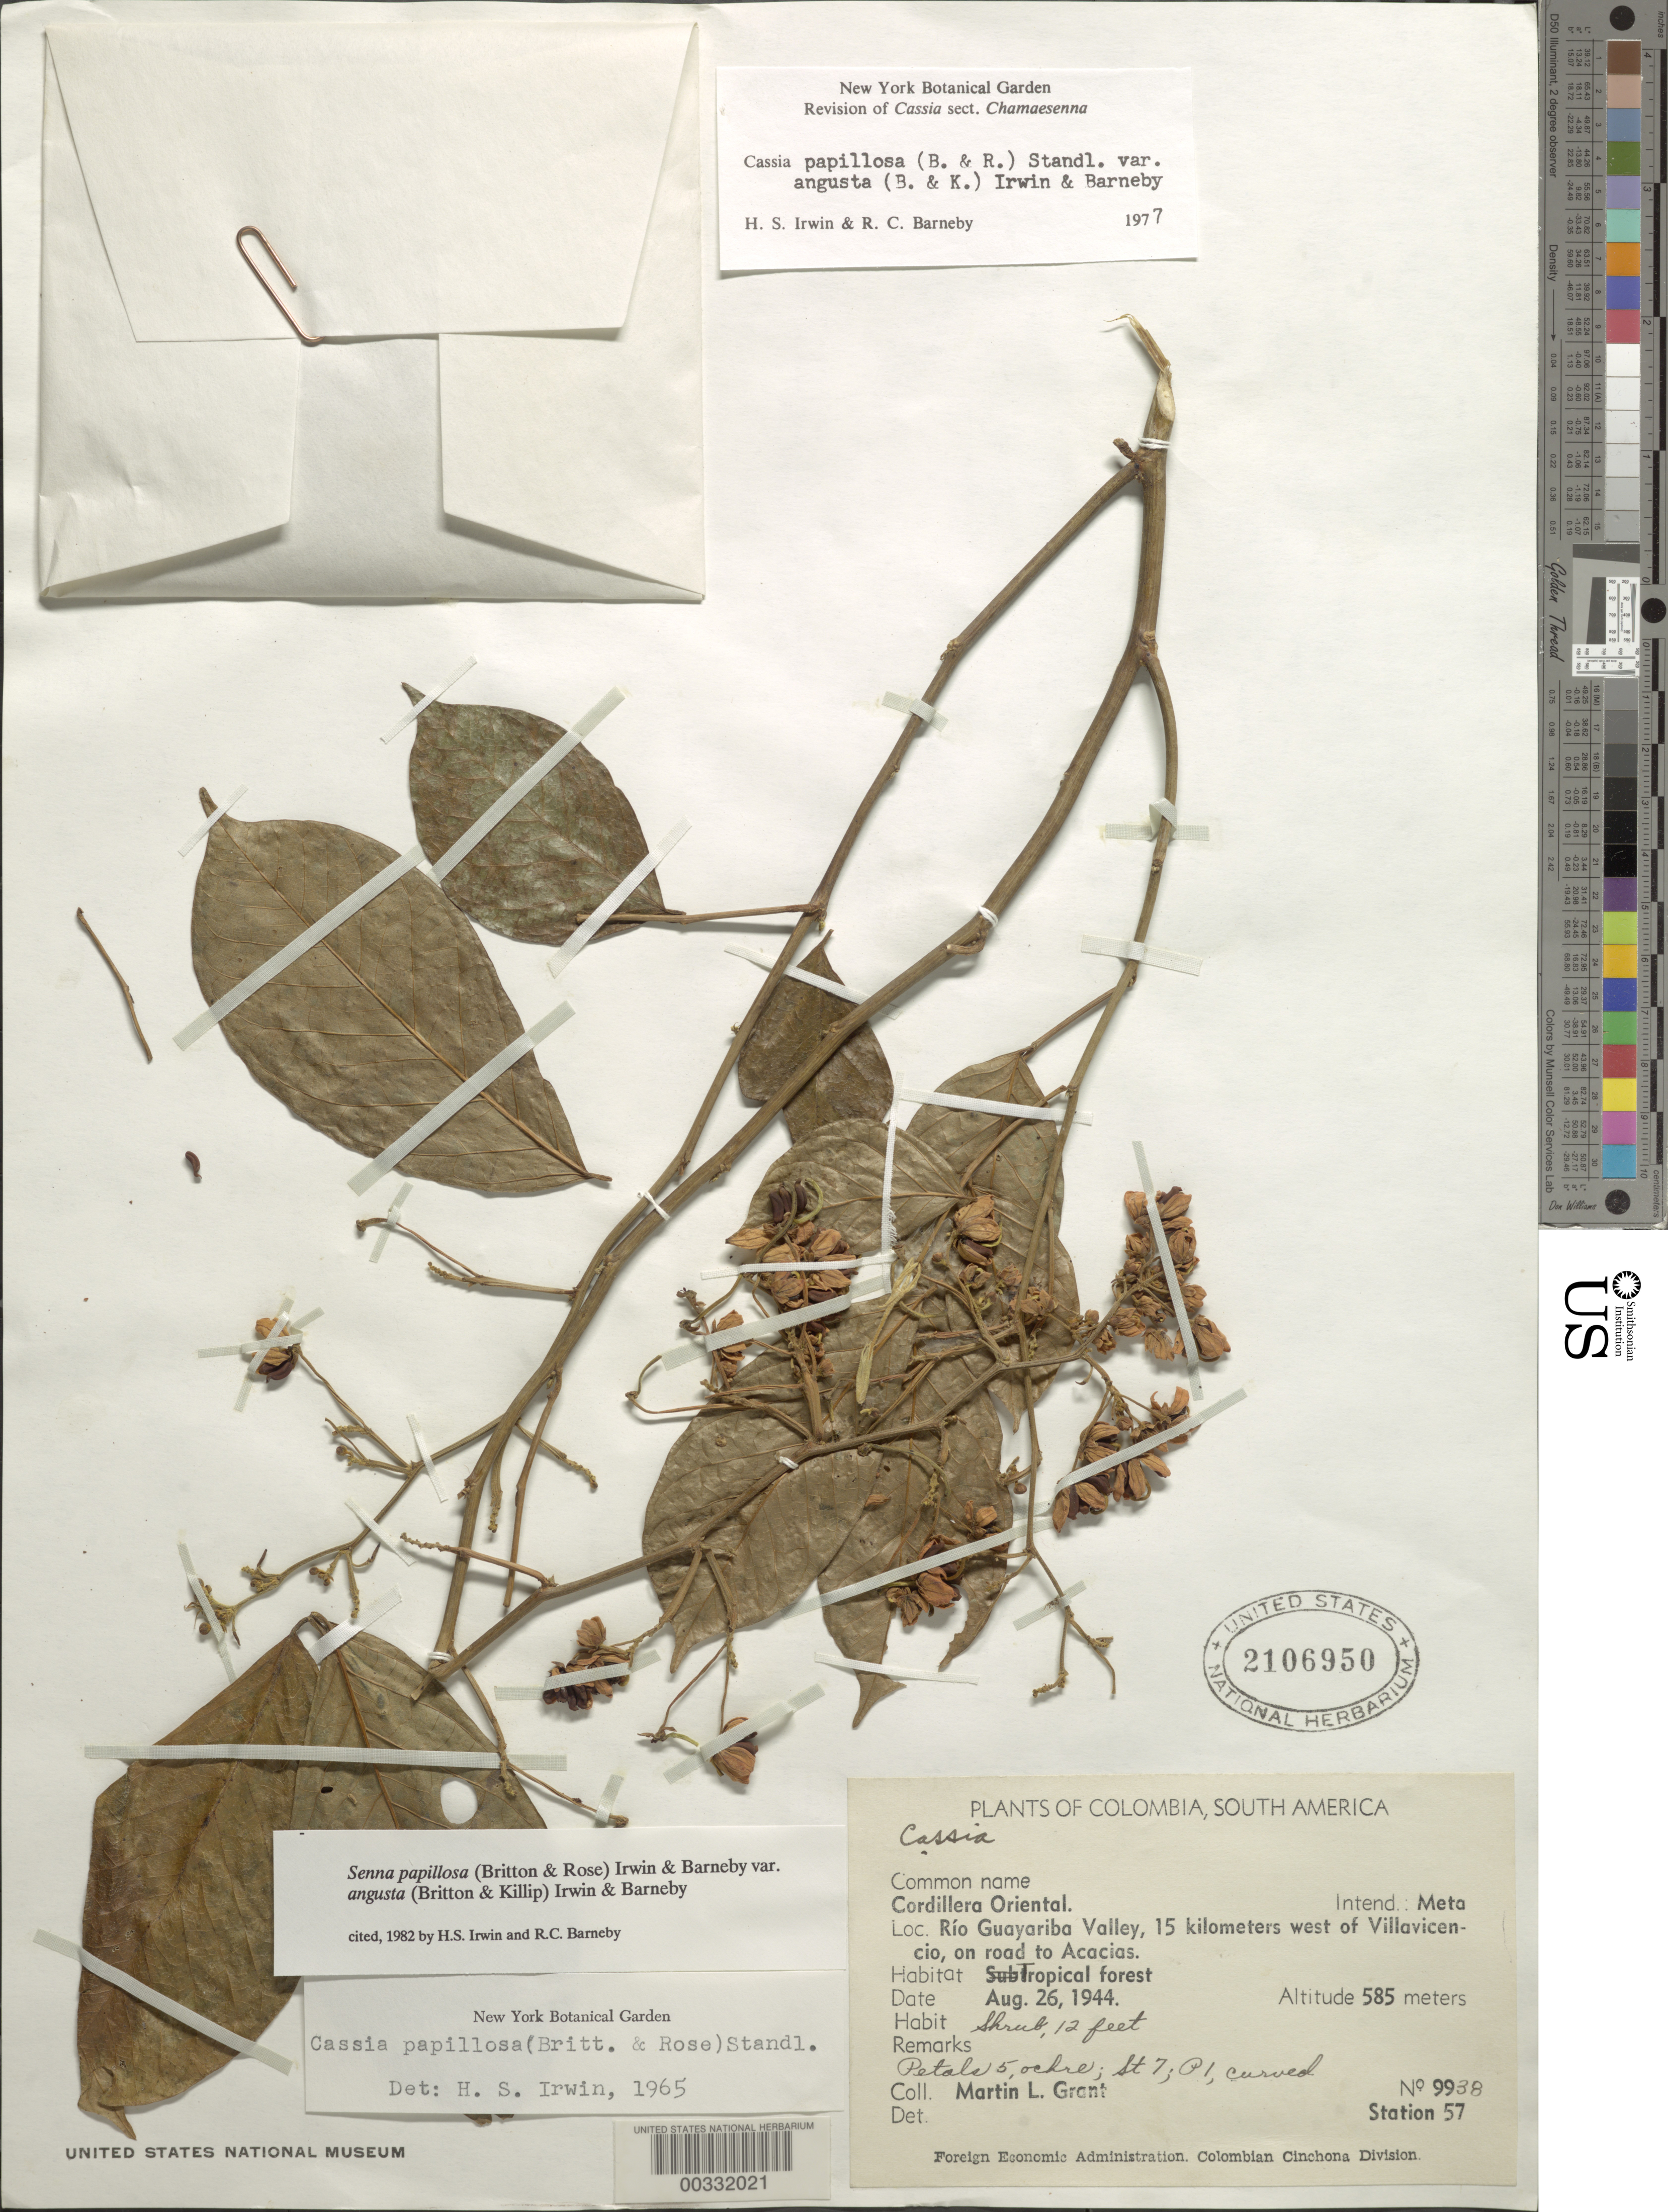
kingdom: Plantae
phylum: Tracheophyta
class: Magnoliopsida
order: Fabales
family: Fabaceae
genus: Senna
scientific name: Senna papillosa var. angusta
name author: (Britton & Killip) H.S. Irwin & Barneby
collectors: M. L. Grant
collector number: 9938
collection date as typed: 26 Aug 1944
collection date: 1944-08-26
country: Colombia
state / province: Meta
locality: Rio Guayariba Valley, 15 km W of Villa Vicencia, on road to Acacias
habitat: Tropical forest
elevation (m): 585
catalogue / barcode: US 2106950